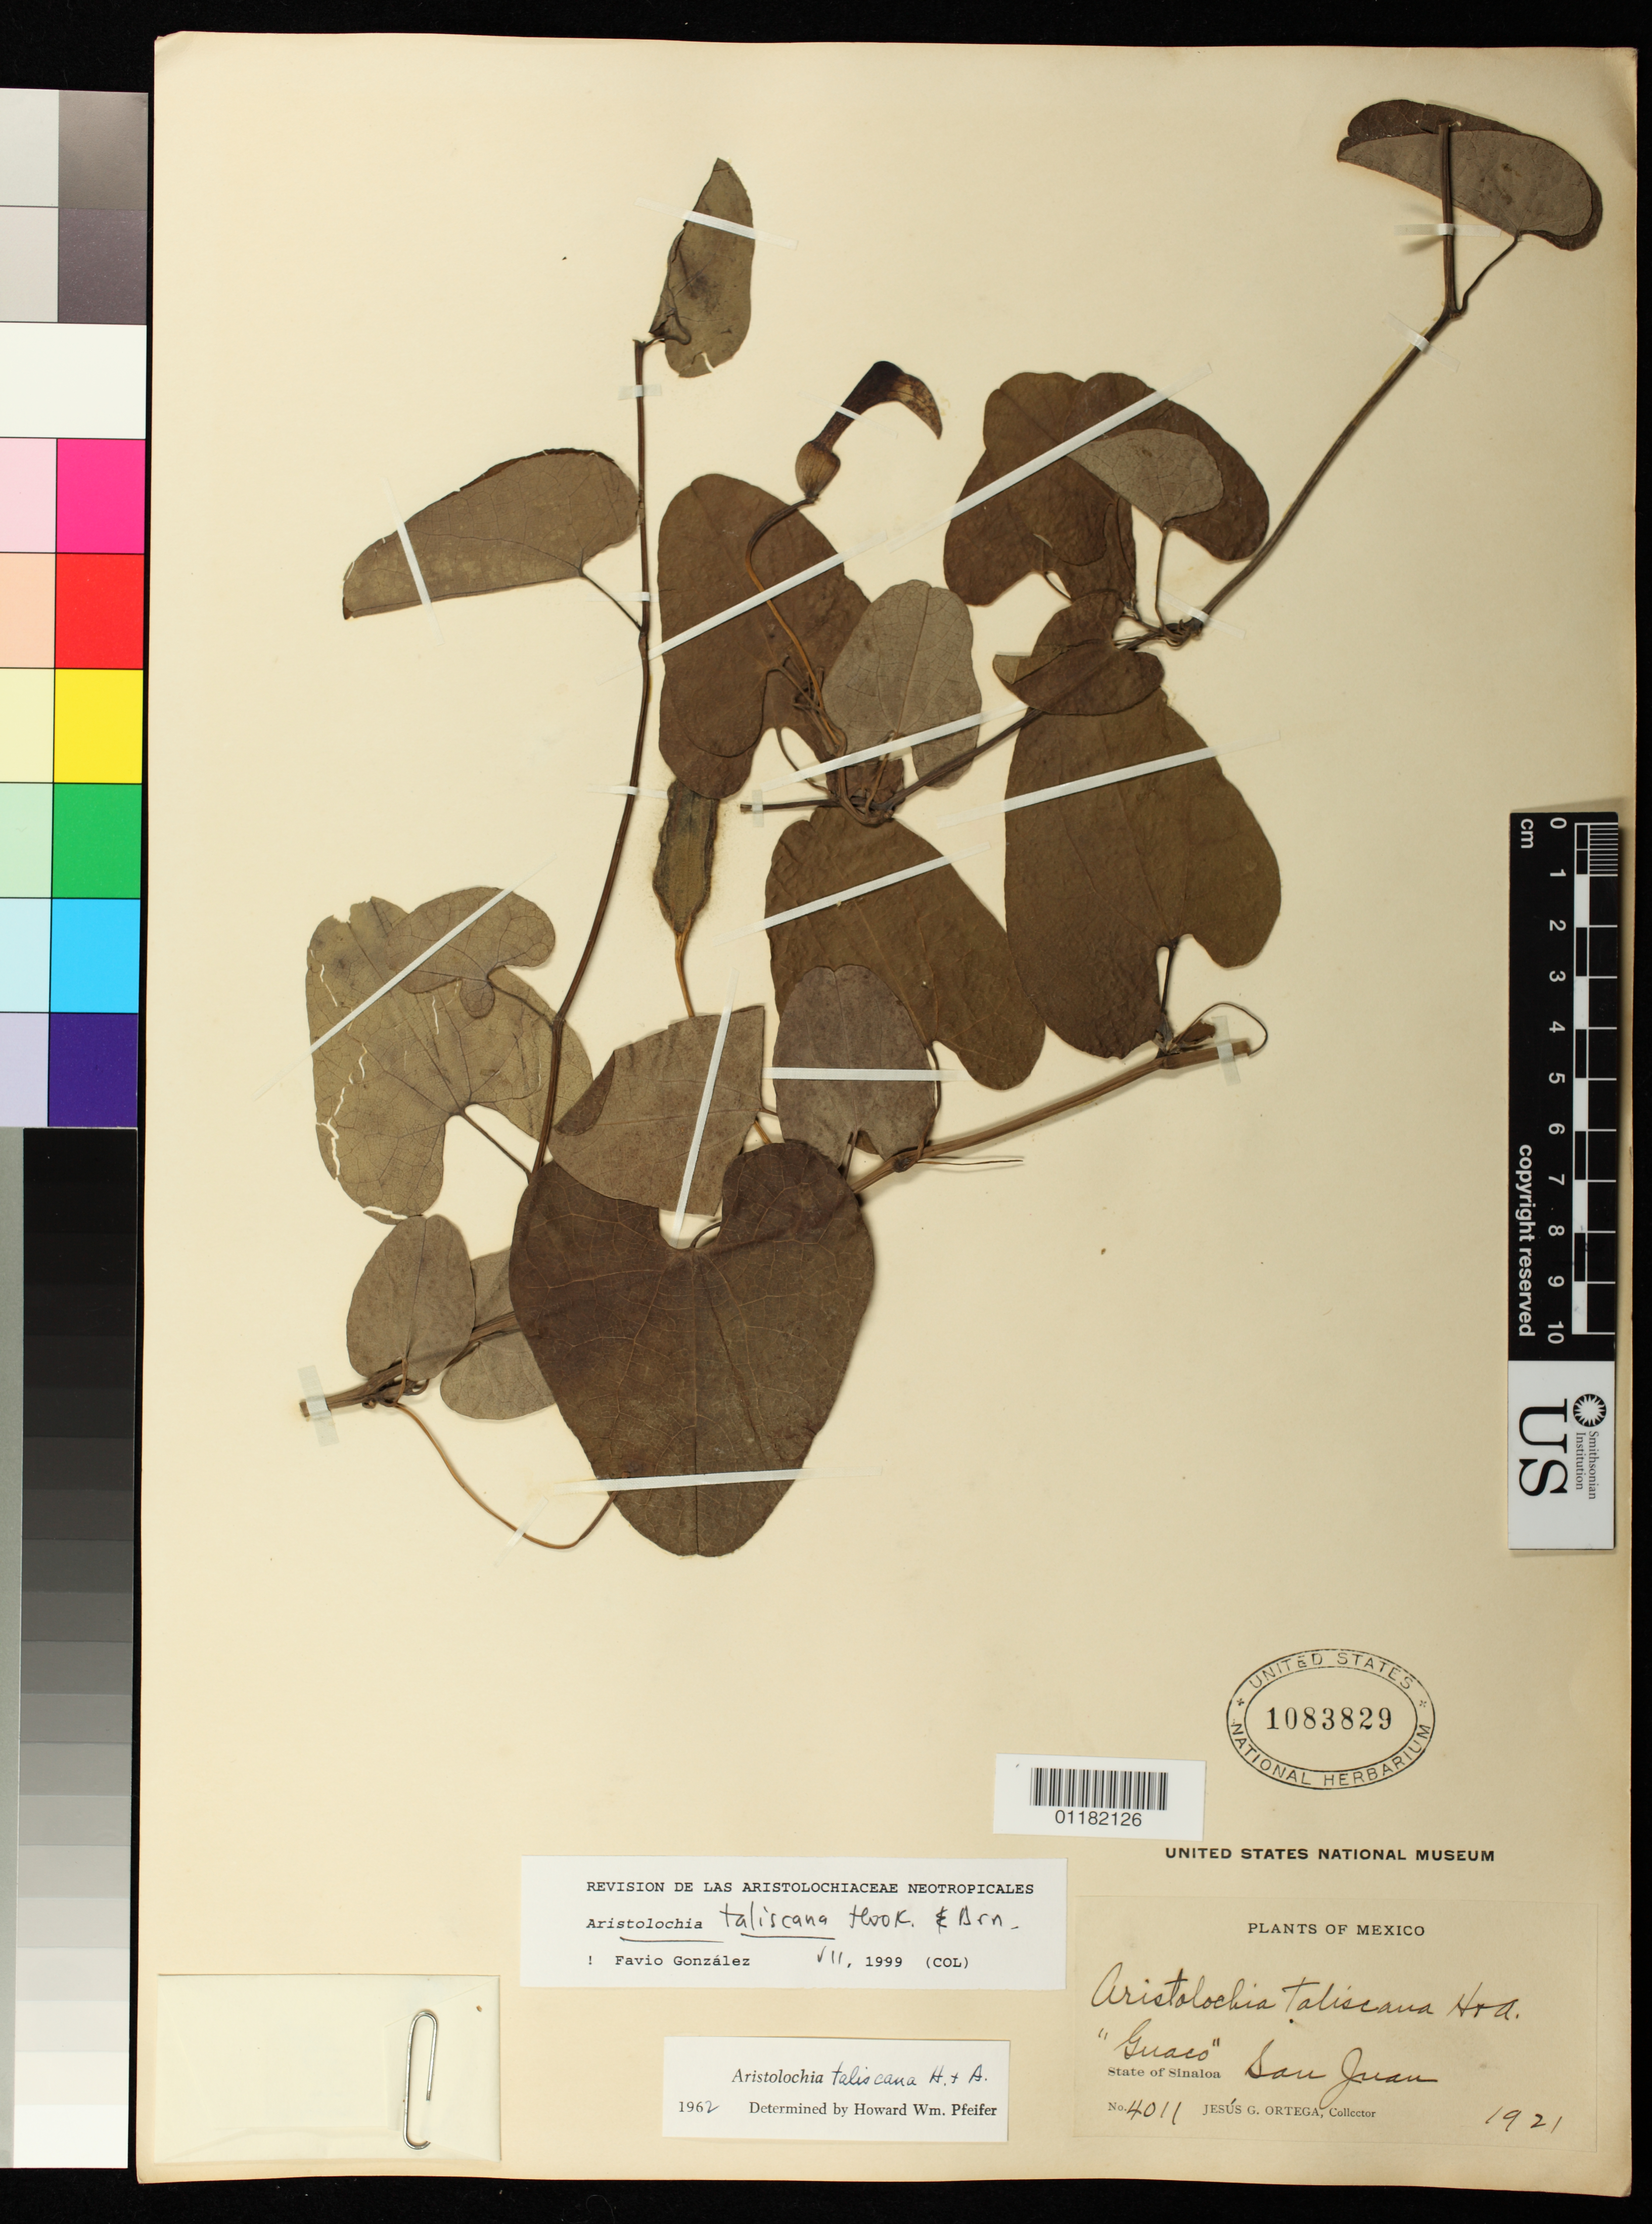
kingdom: Plantae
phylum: Tracheophyta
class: Magnoliopsida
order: Piperales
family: Aristolochiaceae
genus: Aristolochia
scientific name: Aristolochia taliscana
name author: Hook. & Arn.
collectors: J. Ortega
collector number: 4011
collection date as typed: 1921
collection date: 1921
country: Mexico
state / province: Sinaloa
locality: San Juan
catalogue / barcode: US 1083829